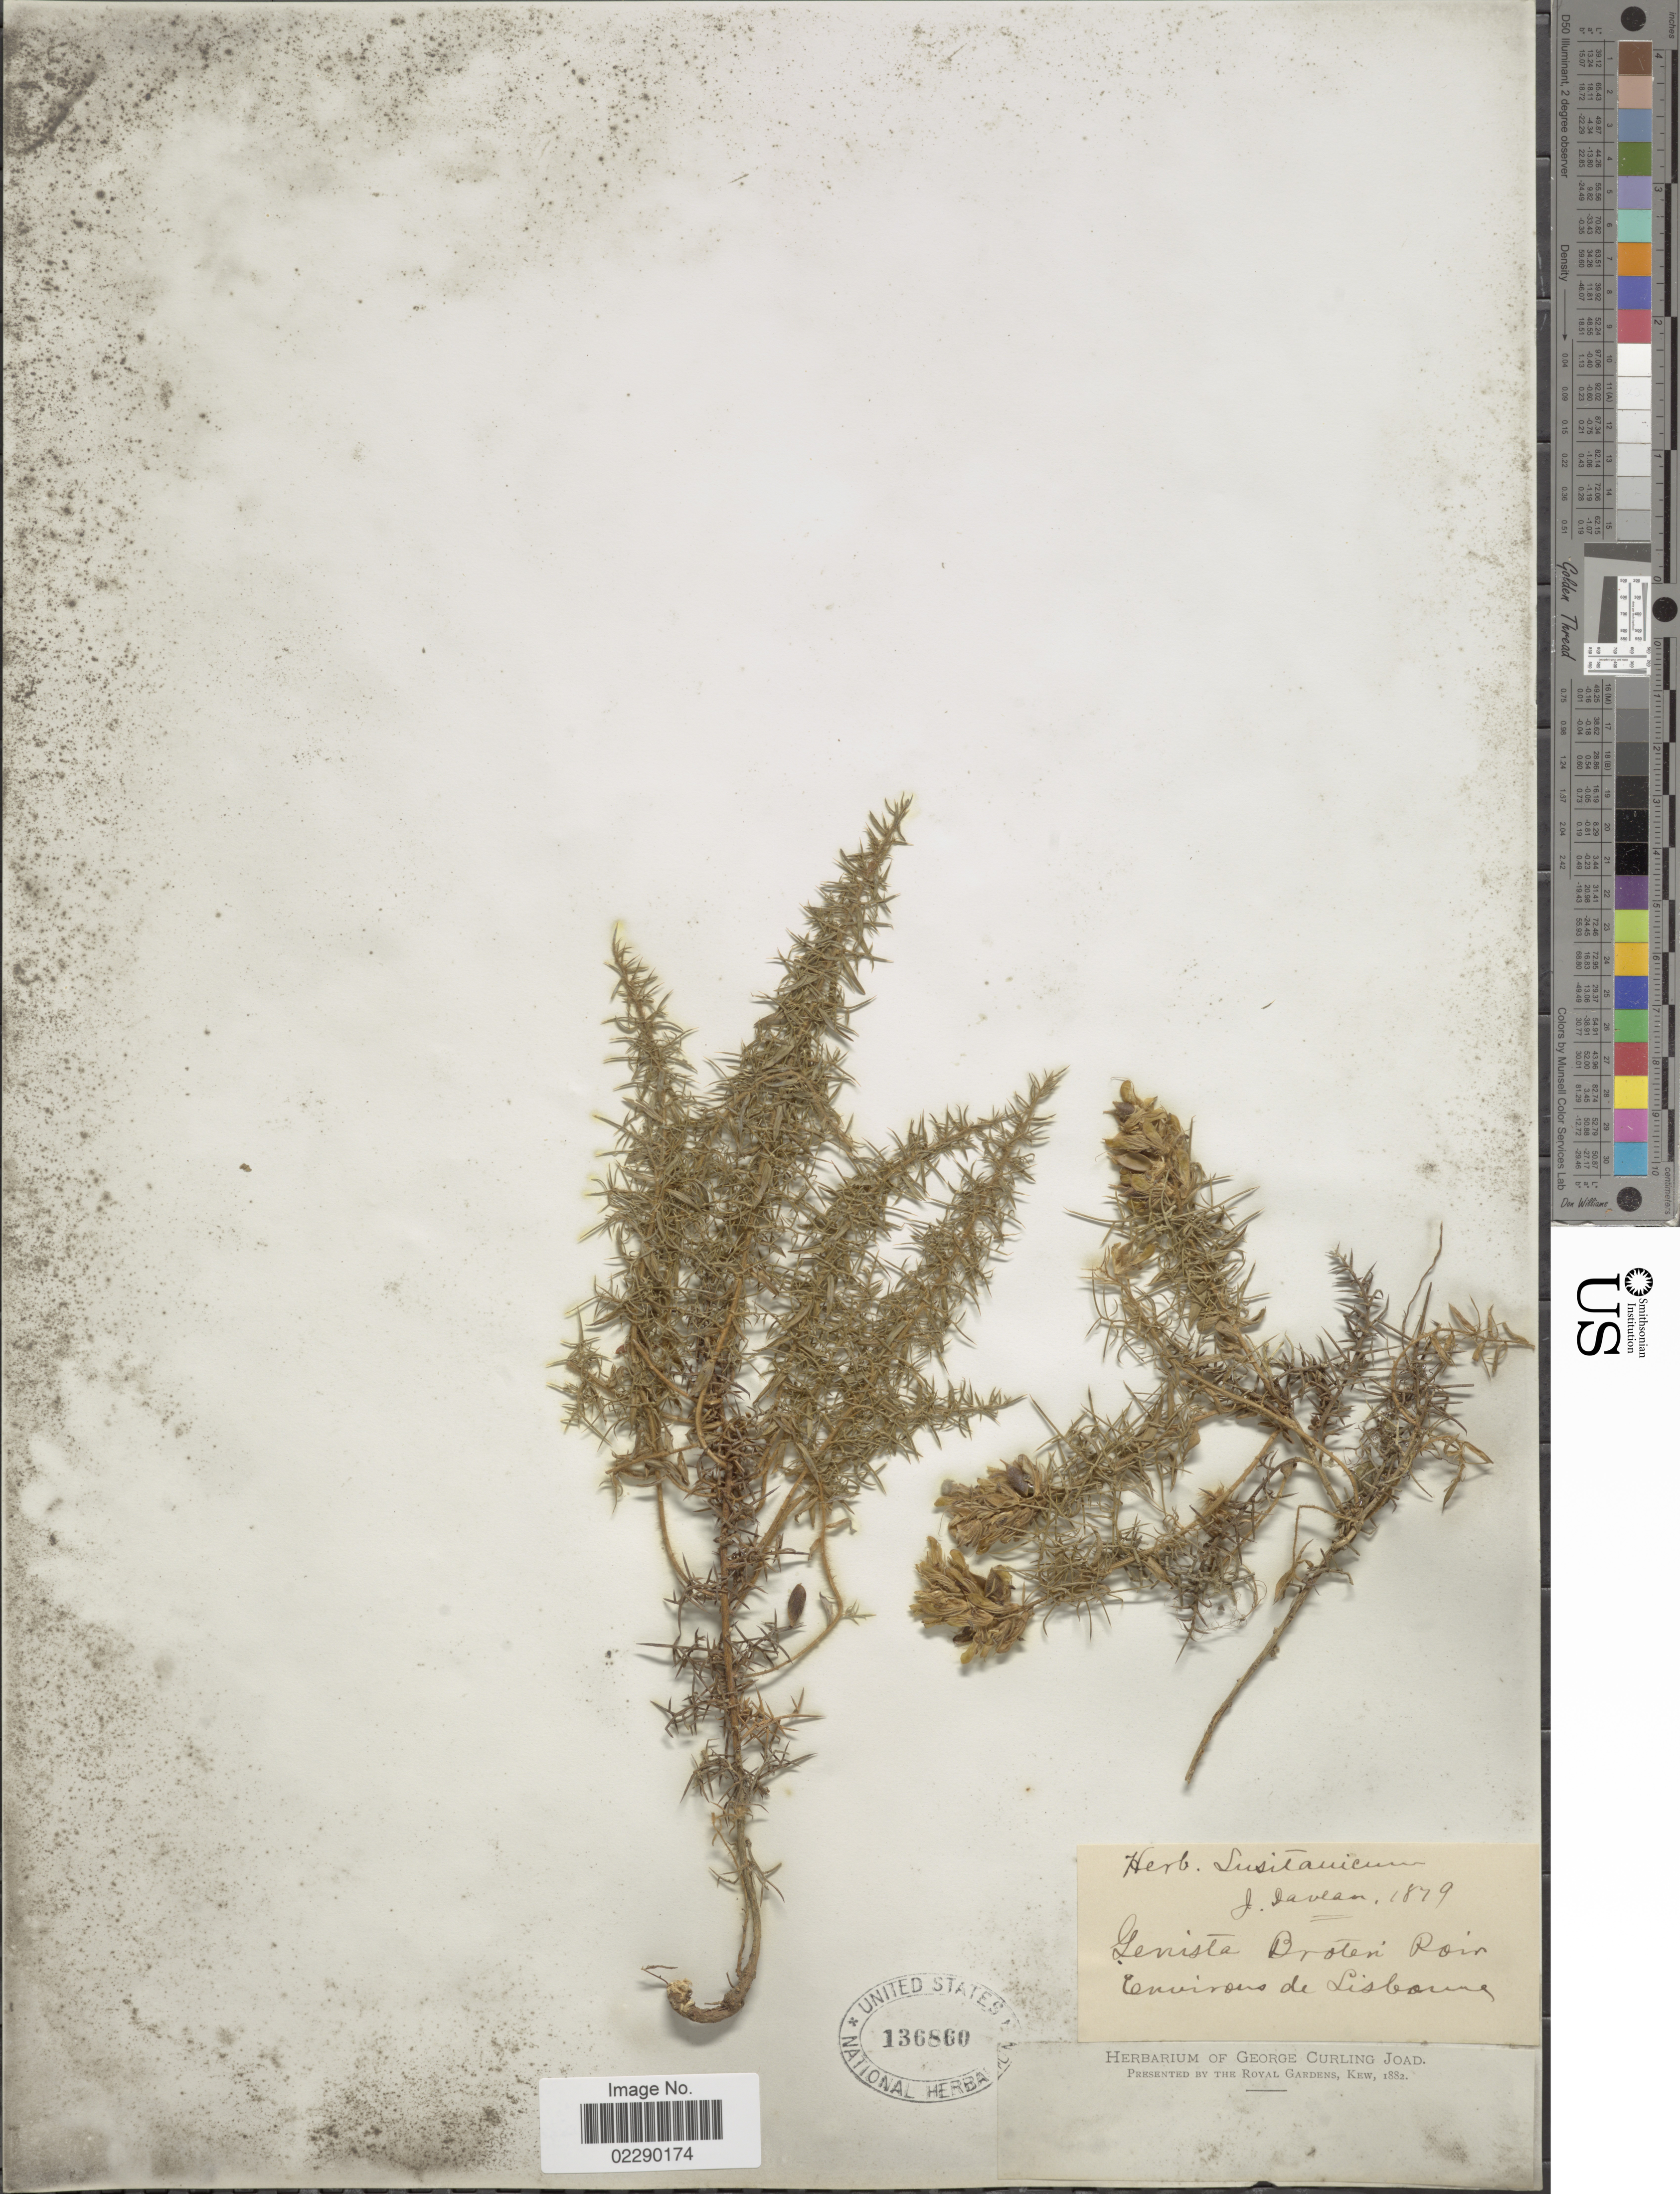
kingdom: Plantae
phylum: Tracheophyta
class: Magnoliopsida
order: Fabales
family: Fabaceae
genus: Genista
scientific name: Genista broteri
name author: Poir.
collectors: J. Daveau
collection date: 1879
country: Portugal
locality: Environs de Lisboune [interpreted]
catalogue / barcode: US 136860